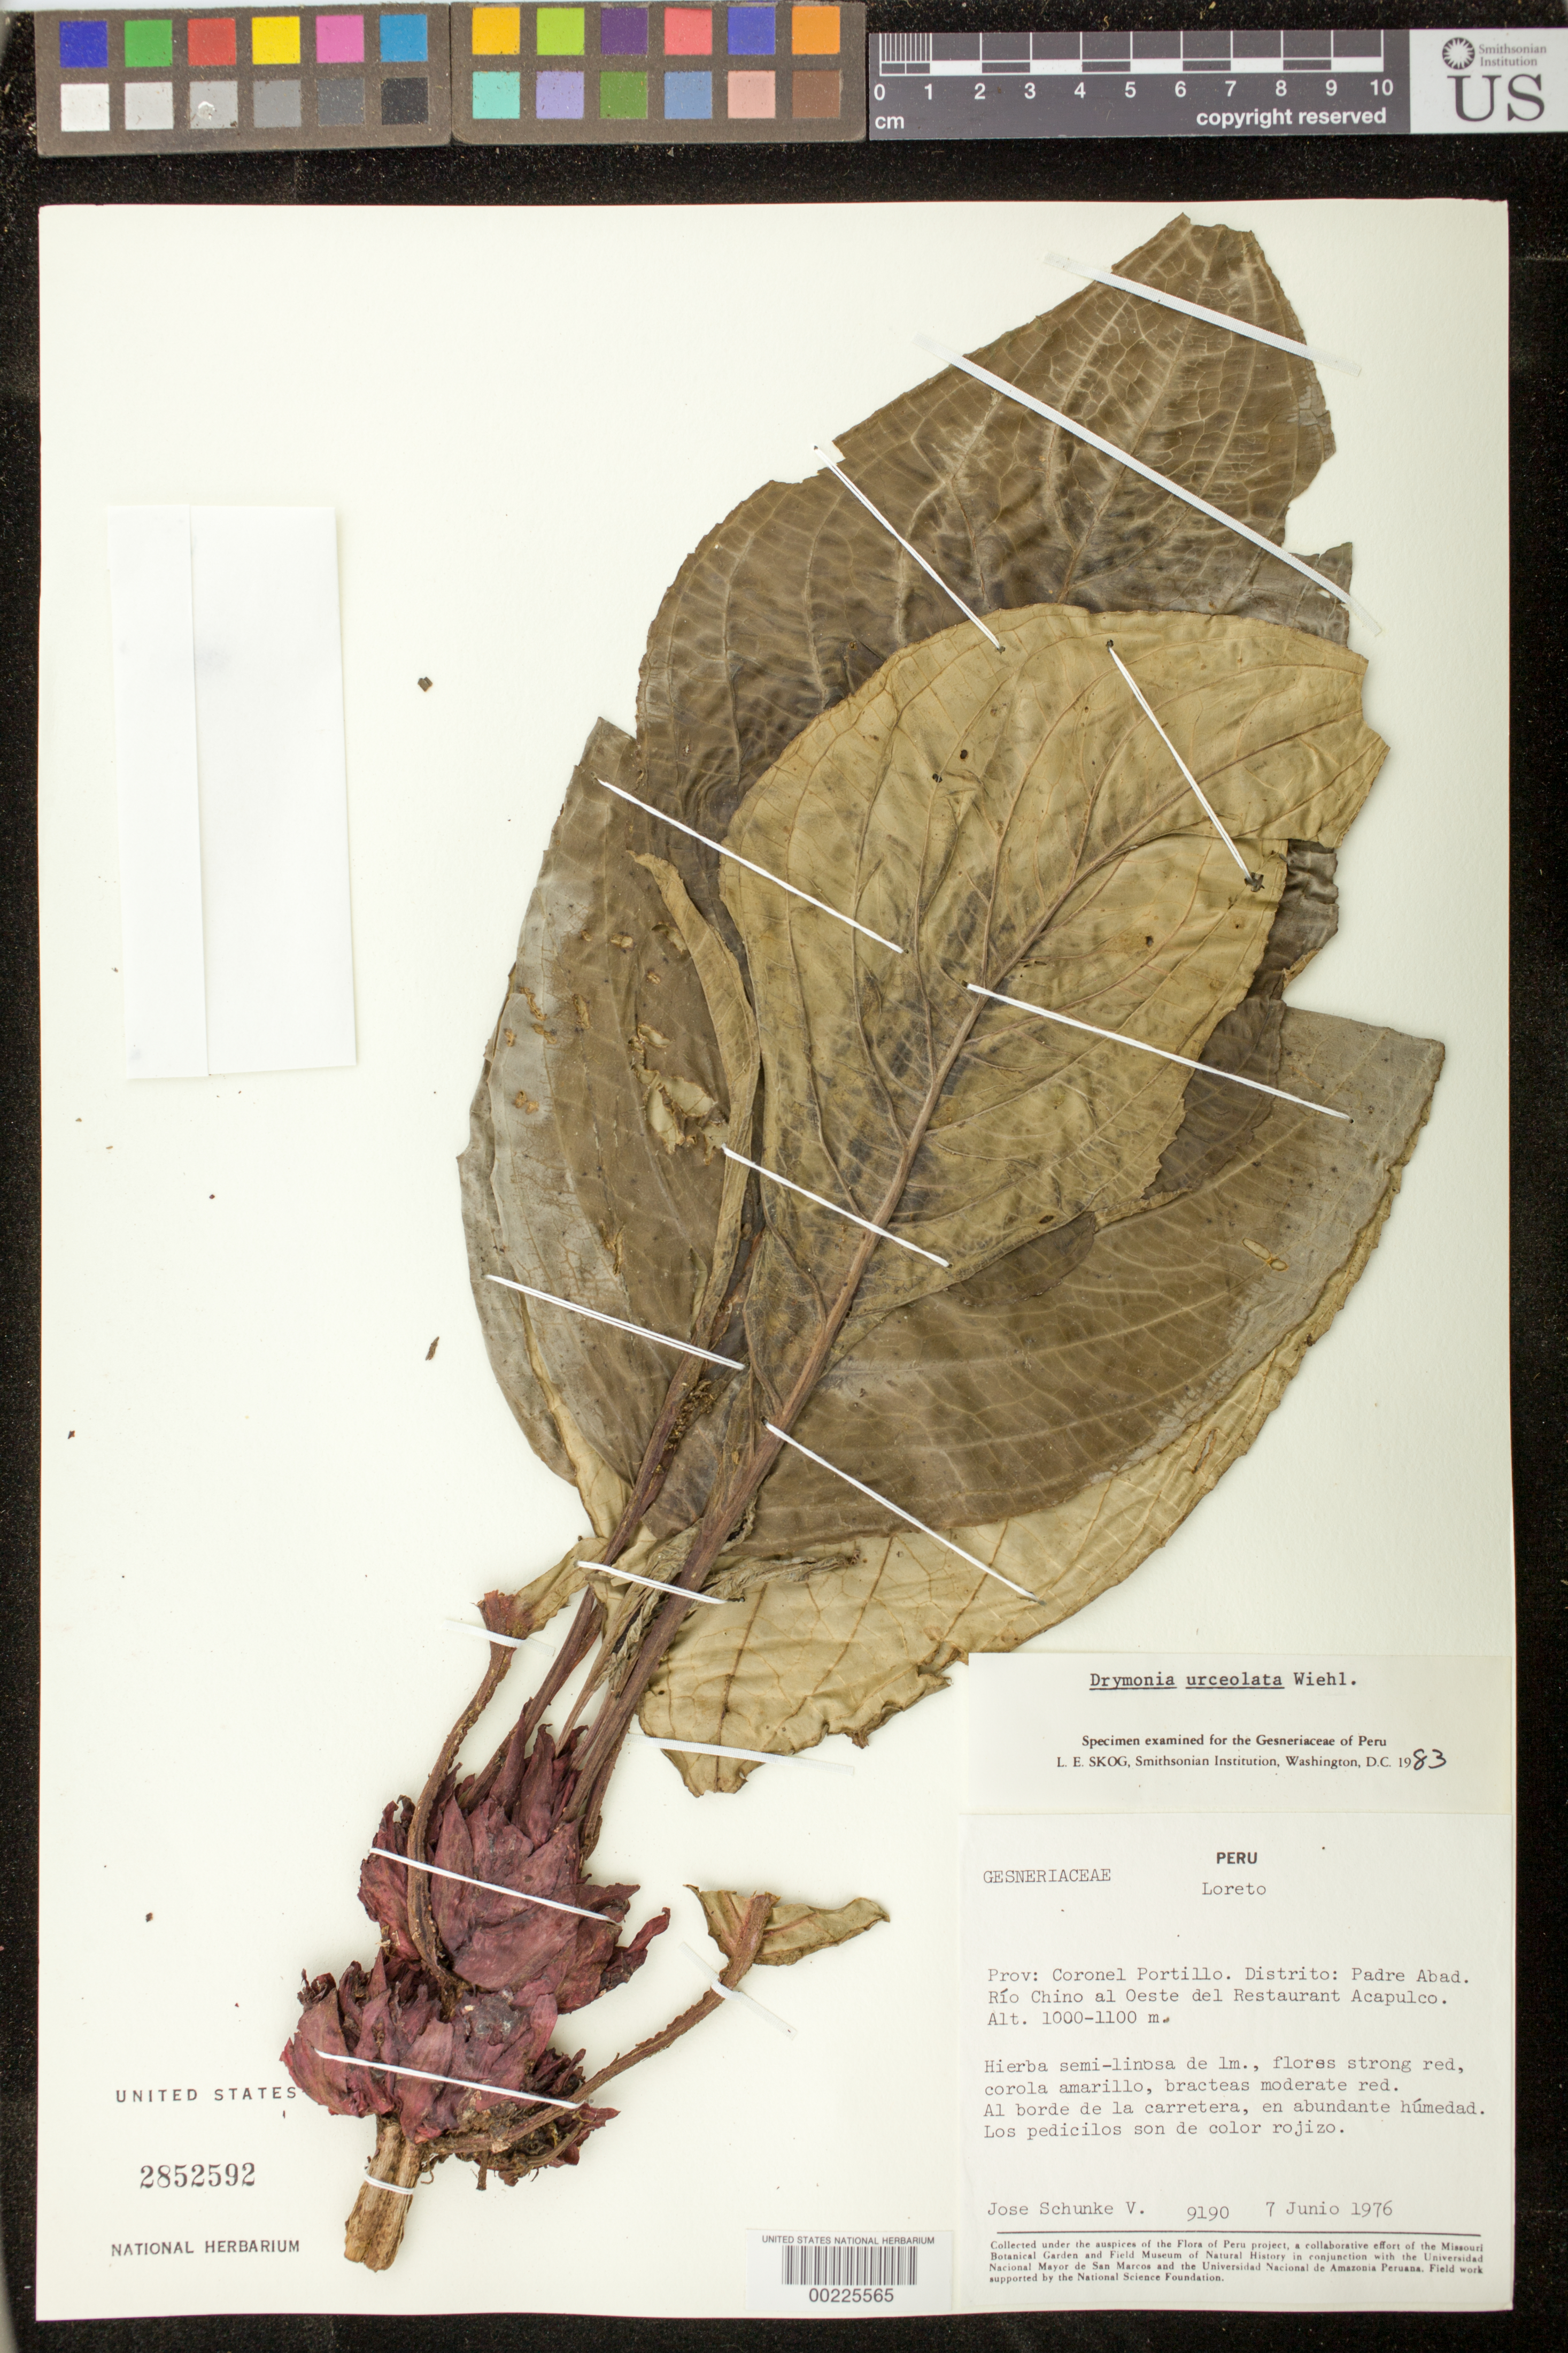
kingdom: Plantae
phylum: Tracheophyta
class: Magnoliopsida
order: Lamiales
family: Gesneriaceae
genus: Drymonia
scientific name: Drymonia urceolata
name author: Wiehler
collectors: J. Schunke Vigo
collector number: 9190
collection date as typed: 07 Jun 1976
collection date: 1976-06-07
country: Peru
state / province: Ucayali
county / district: Coronel Portillo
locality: ("Loreto") Prov. Coronel Portillo, Dtto. Padre Abad, Rio Chino W of Acapulco Restaurant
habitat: Bordering the highway, in high humidity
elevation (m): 1000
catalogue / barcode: US 2852592